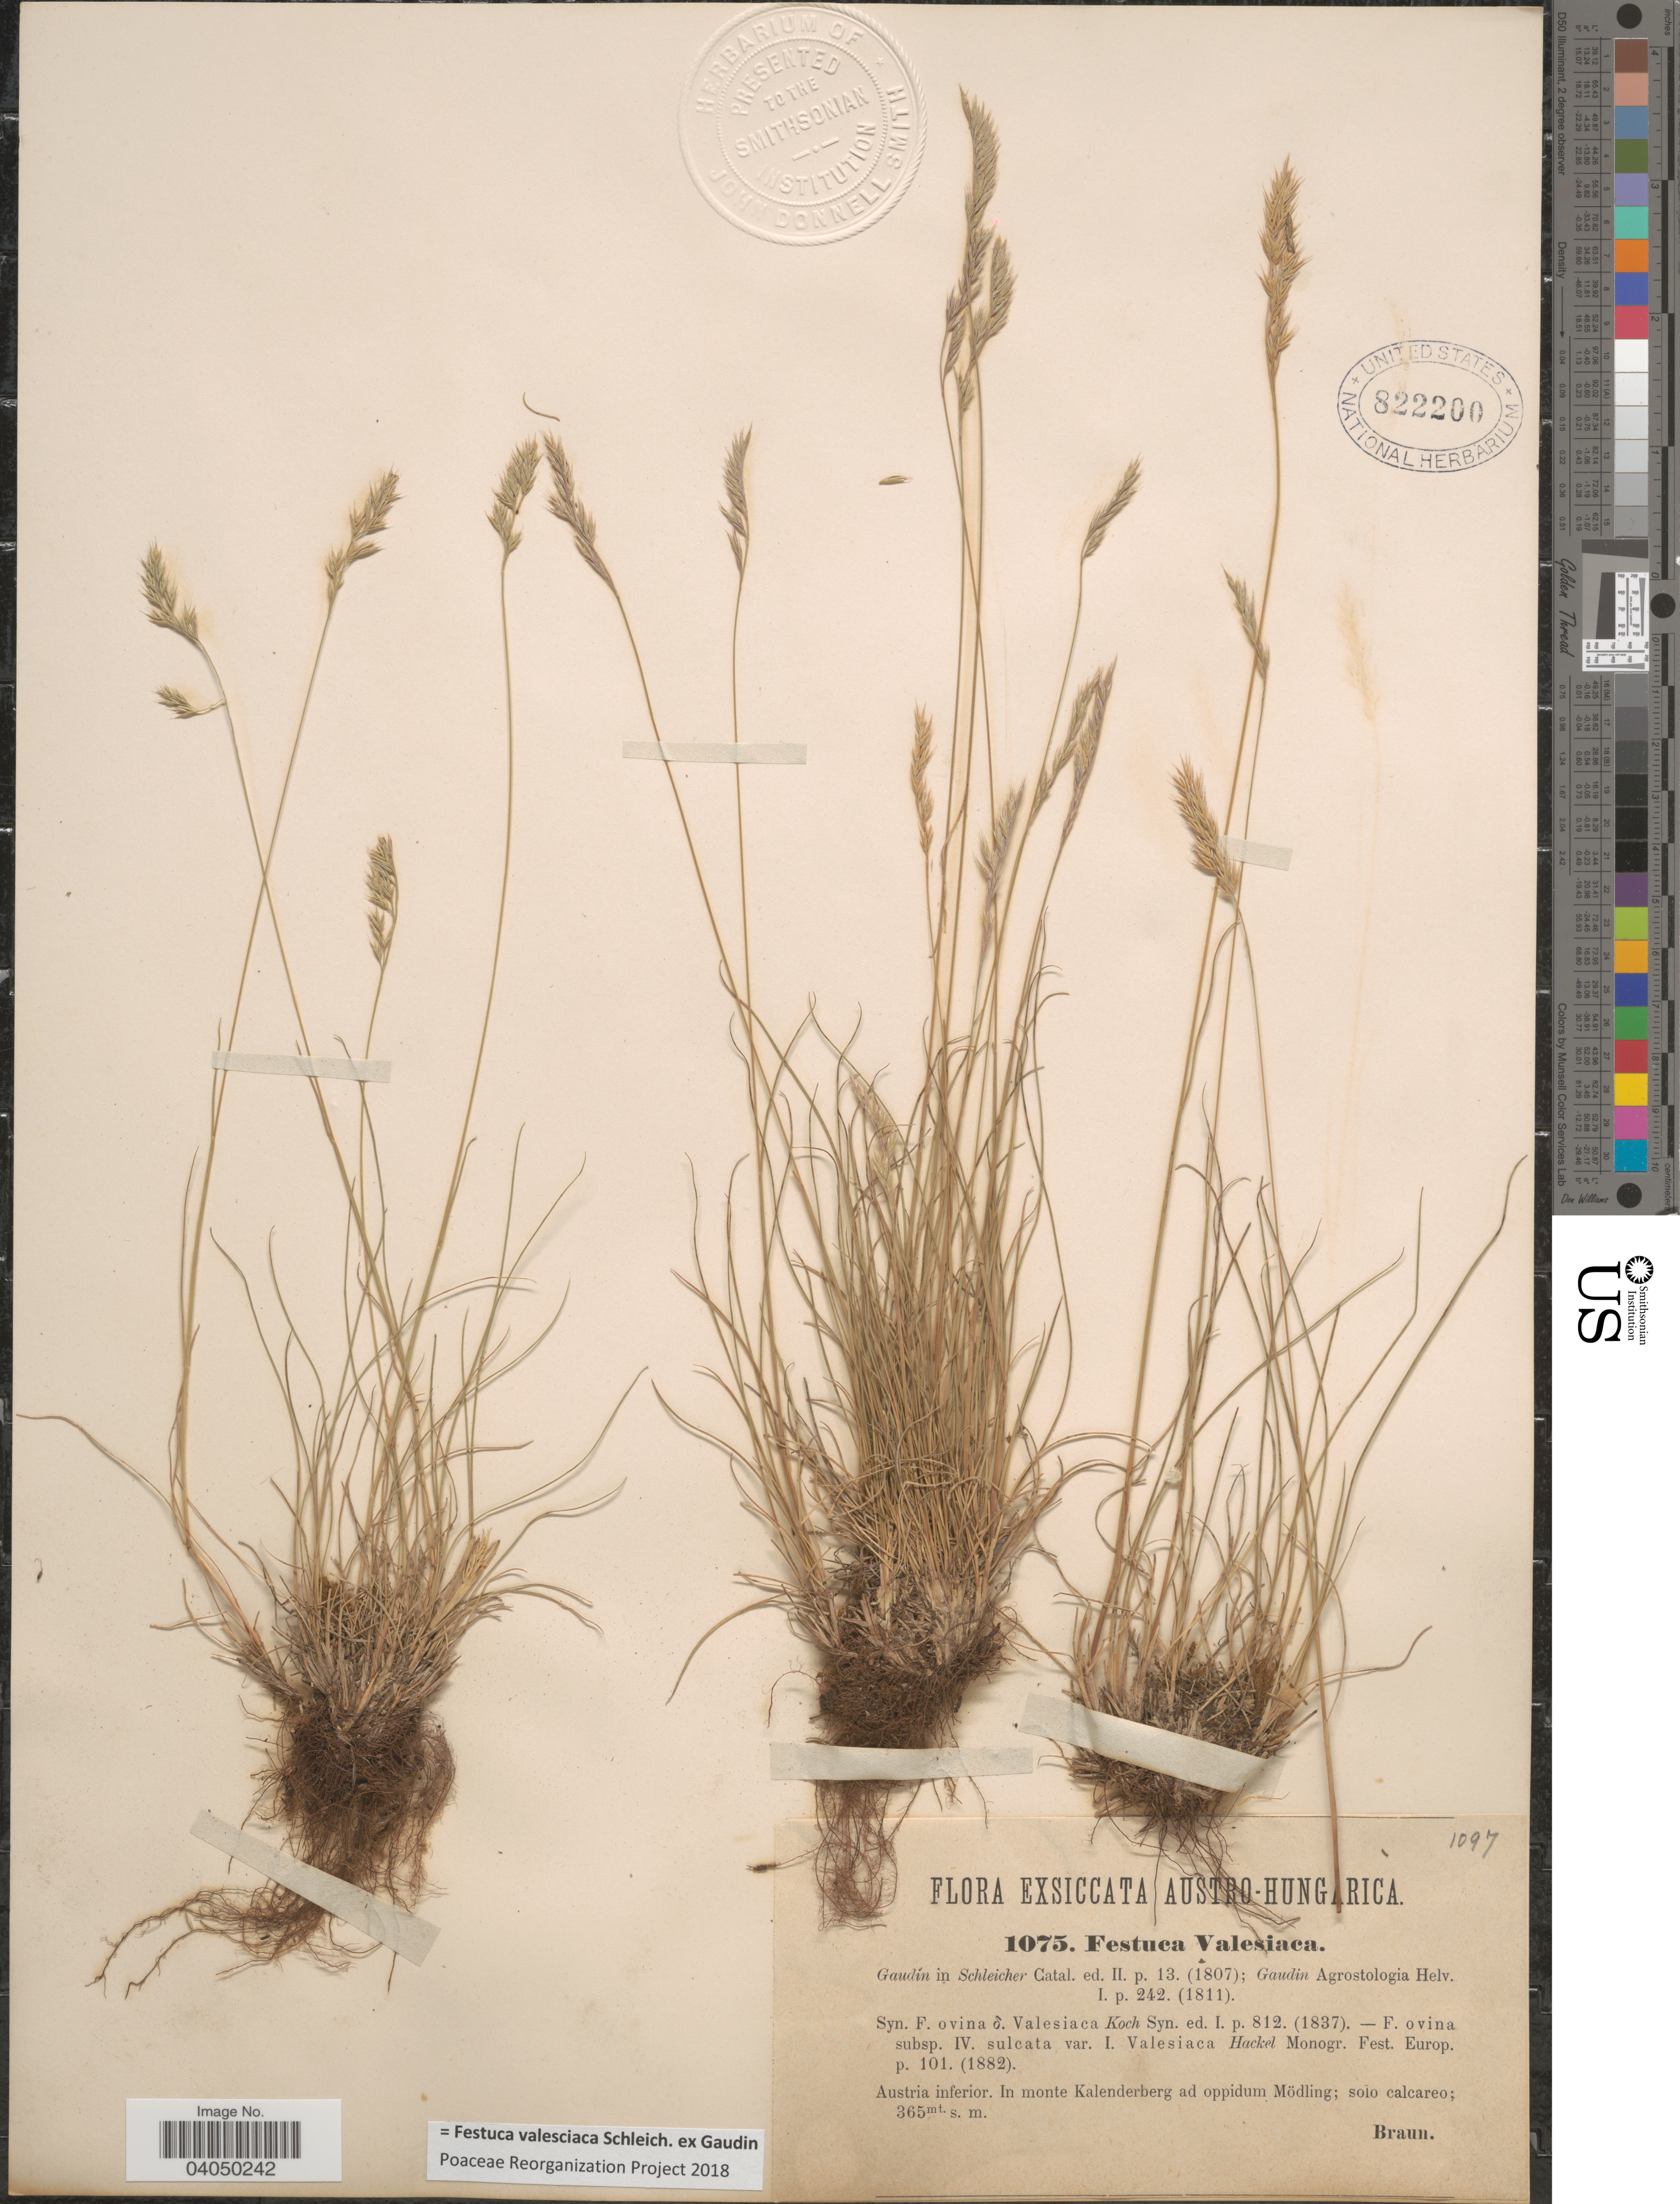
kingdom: Plantae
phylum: Tracheophyta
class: Liliopsida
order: Poales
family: Poaceae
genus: Festuca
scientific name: Festuca valesiaca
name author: Schleich. ex Gaudin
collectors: Braun, --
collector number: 1075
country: Austria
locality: Austro-Hungarica. Austria inferior. In monte Kalenderberg ad oppidum Mödling.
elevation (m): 365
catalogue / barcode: US 822200